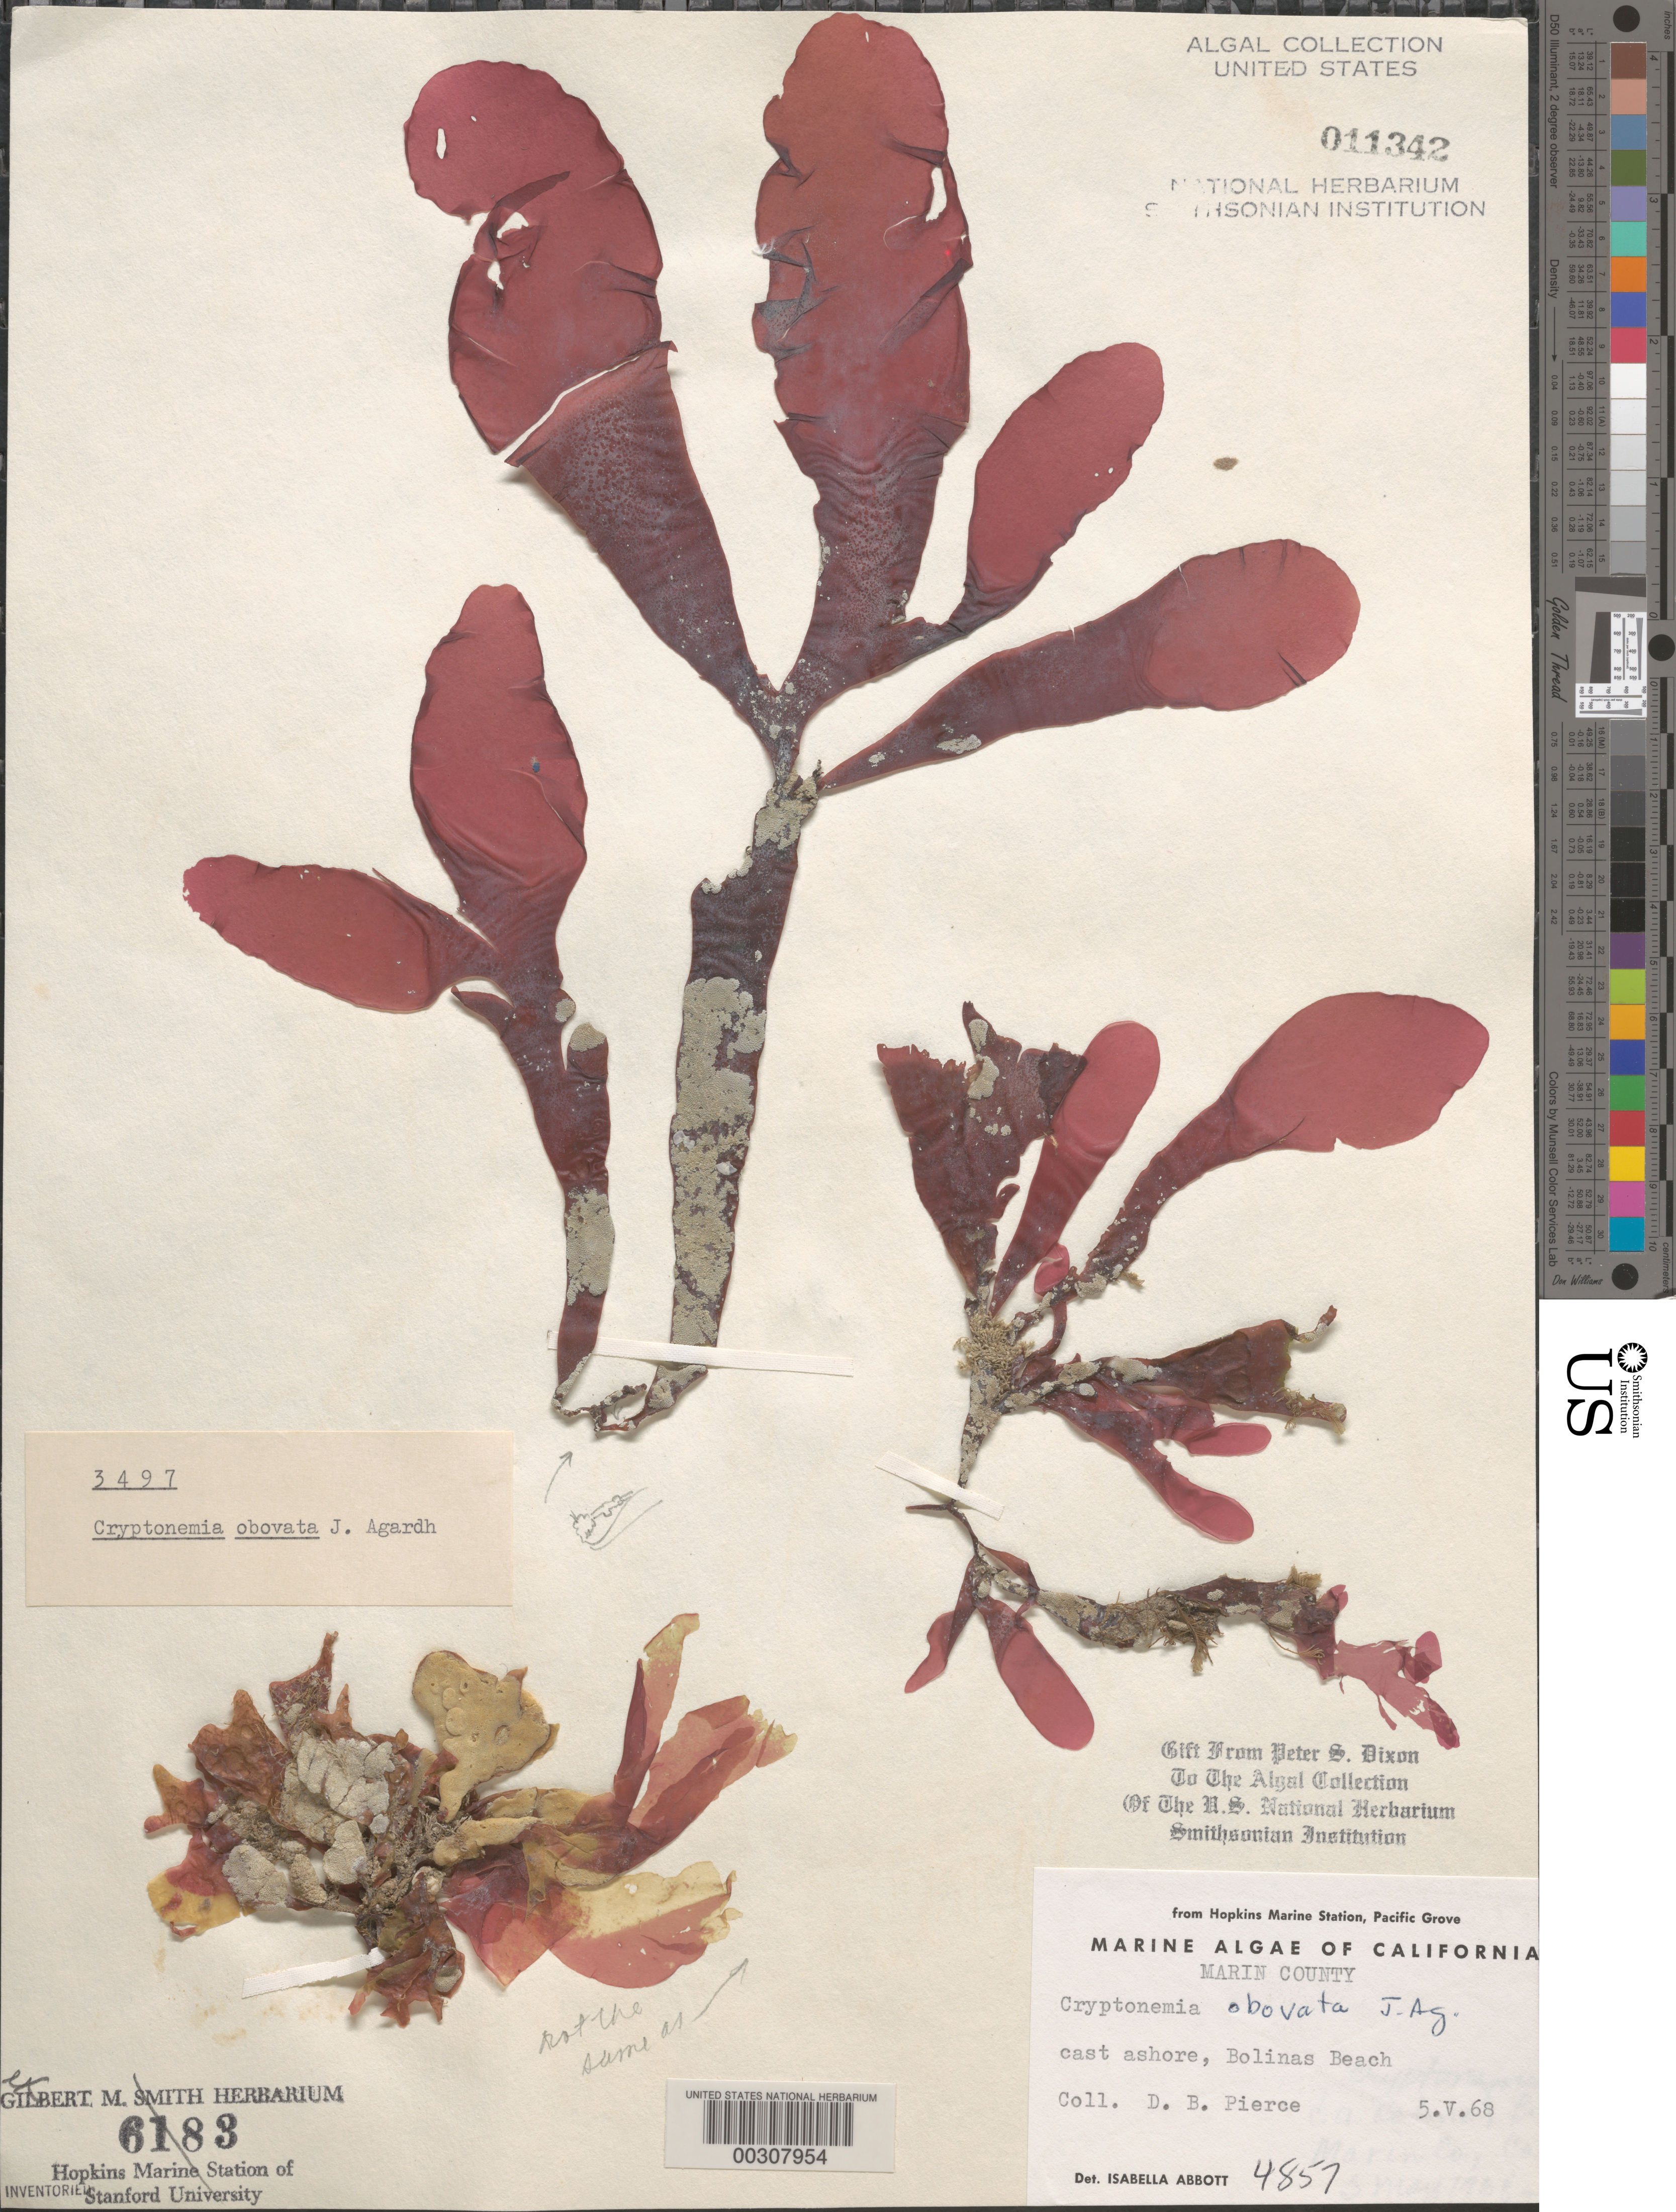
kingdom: Plantae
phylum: Rhodophyta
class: Florideophyceae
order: Halymeniales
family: Halymeniaceae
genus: Cryptonemia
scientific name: Cryptonemia obovata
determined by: Abbott, Isabella A.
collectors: I. A. Abbott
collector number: IAA 4857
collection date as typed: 05 May 1968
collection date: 1968-05-05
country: United States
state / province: California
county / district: Marin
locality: Bolinas Beach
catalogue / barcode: US 11342